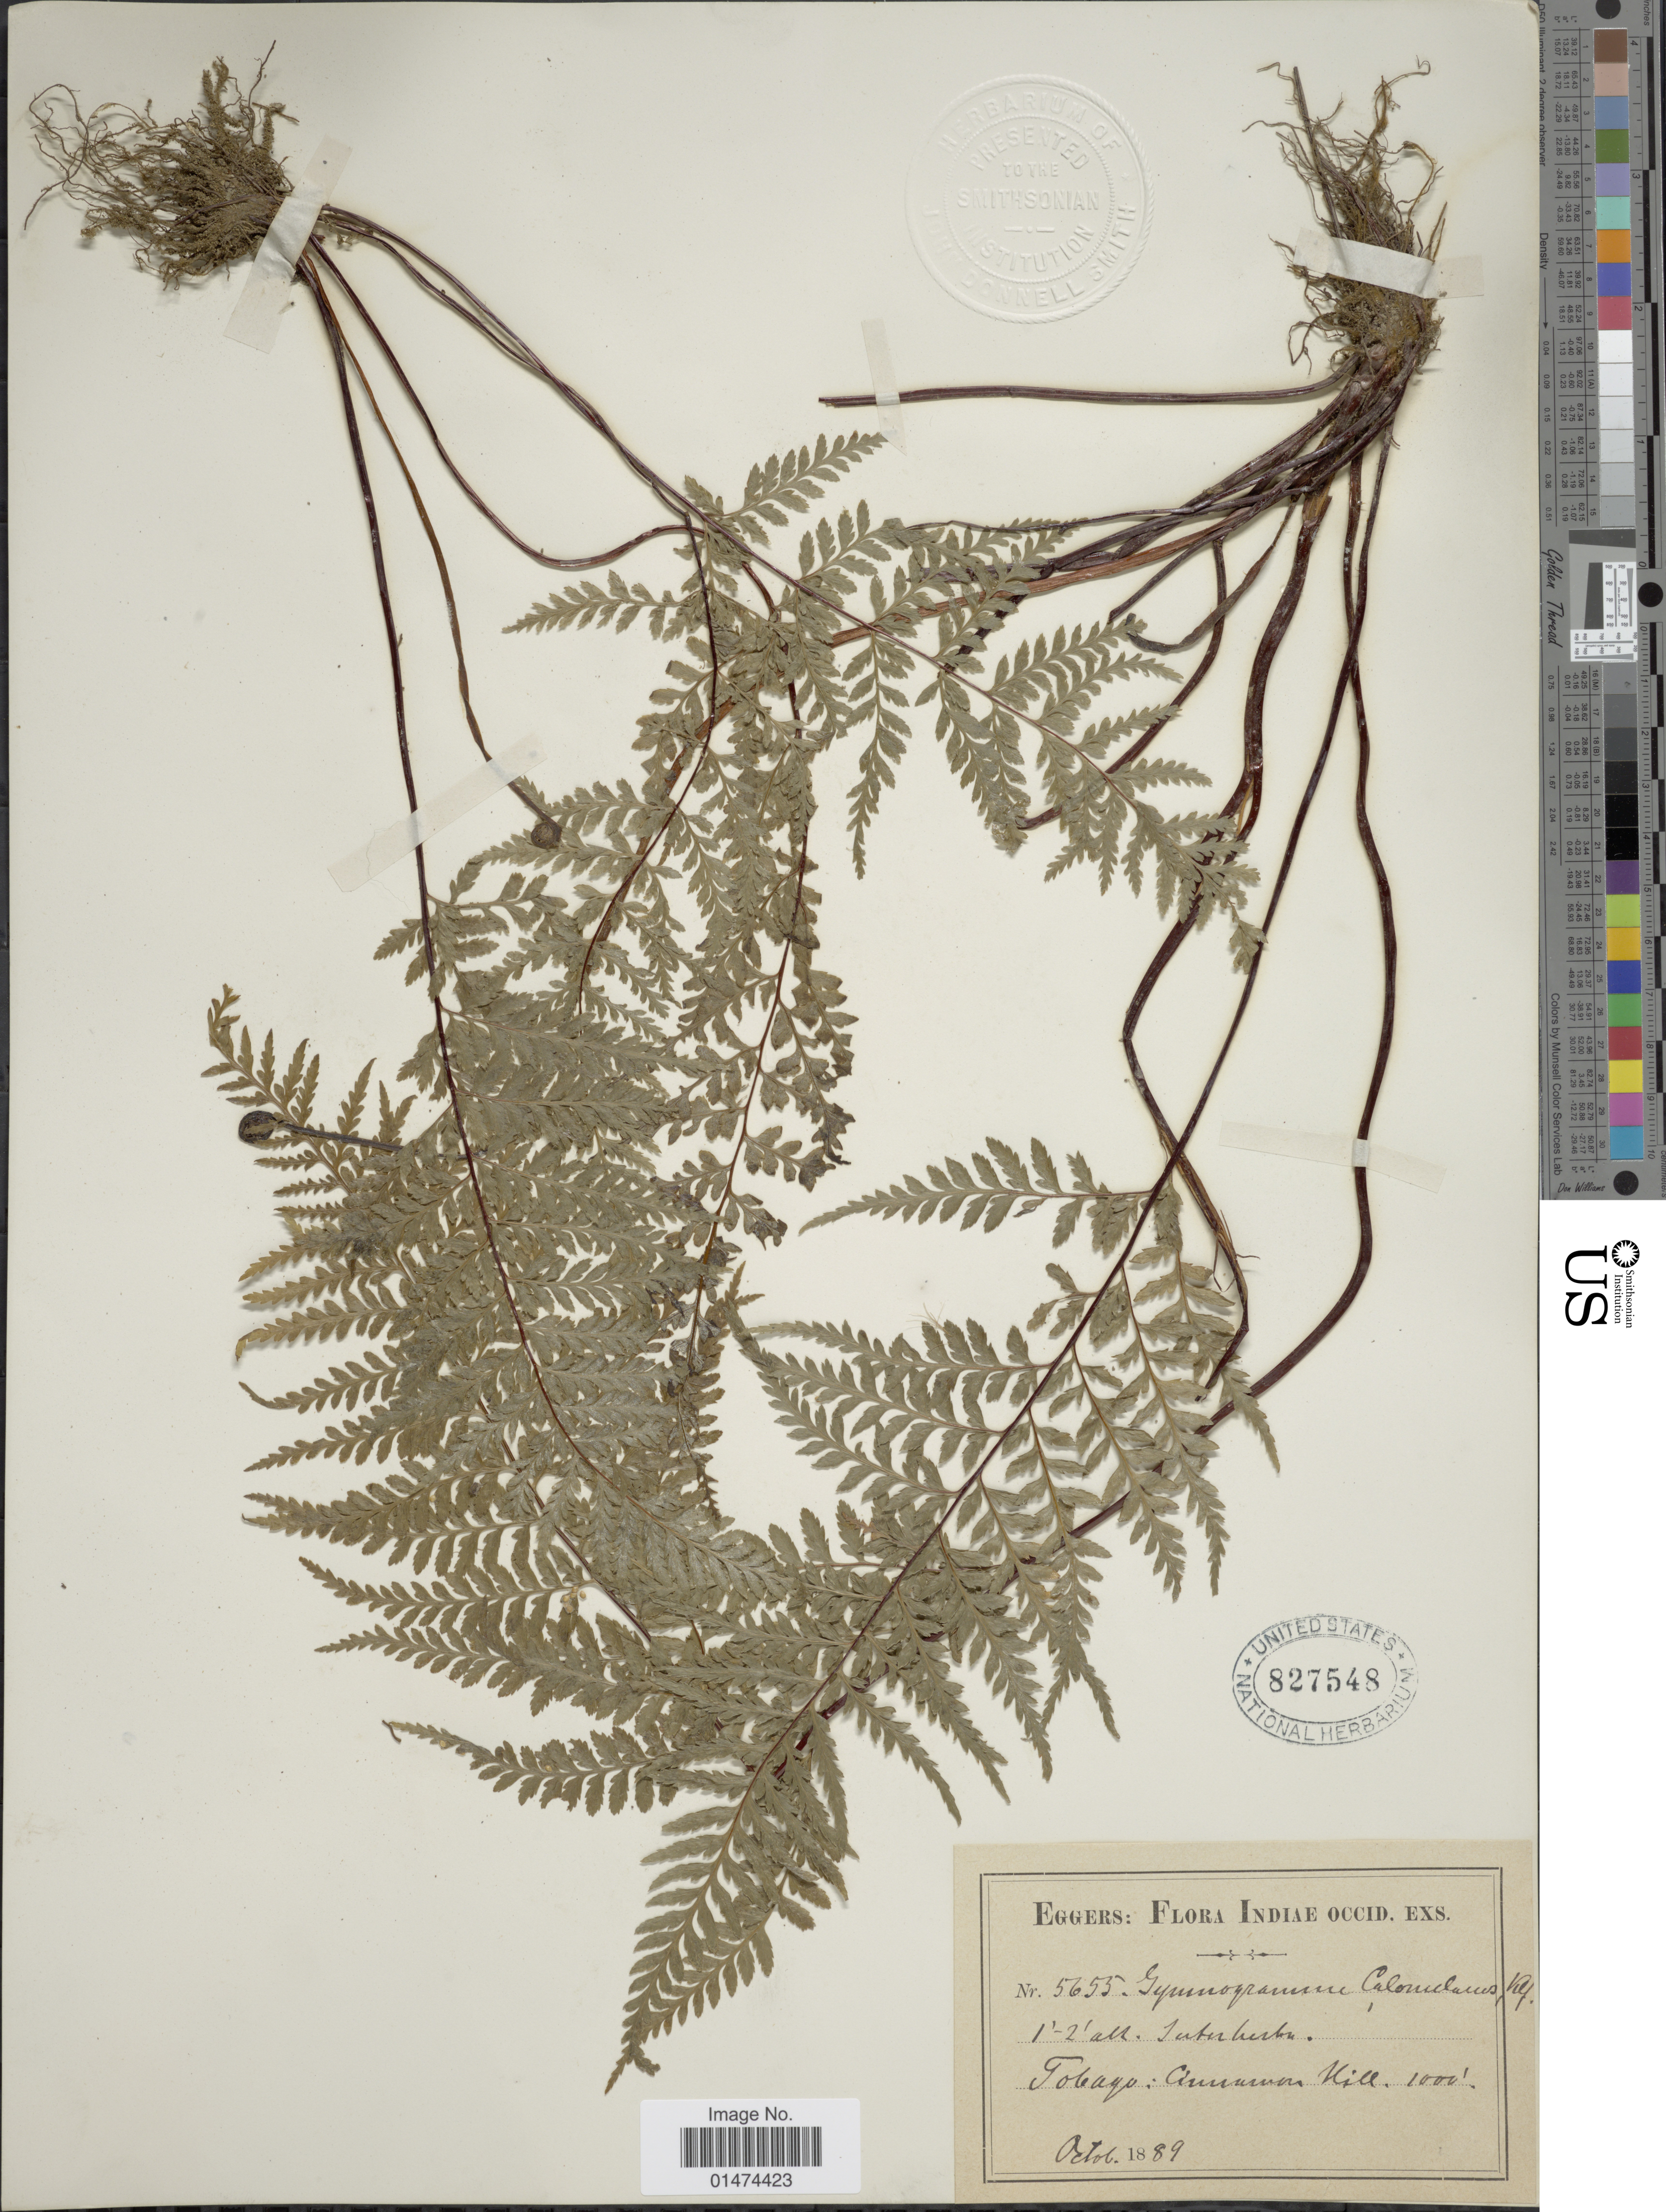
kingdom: Plantae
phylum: Tracheophyta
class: Polypodiopsida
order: Polypodiales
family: Pteridaceae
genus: Pityrogramma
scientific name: Pityrogramma calomelanos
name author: (L.) Link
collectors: -. Eggers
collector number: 5655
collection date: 1889-10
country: Trinidad and Tobago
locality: Tobago: Cinnamon hill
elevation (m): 305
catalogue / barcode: US 827548